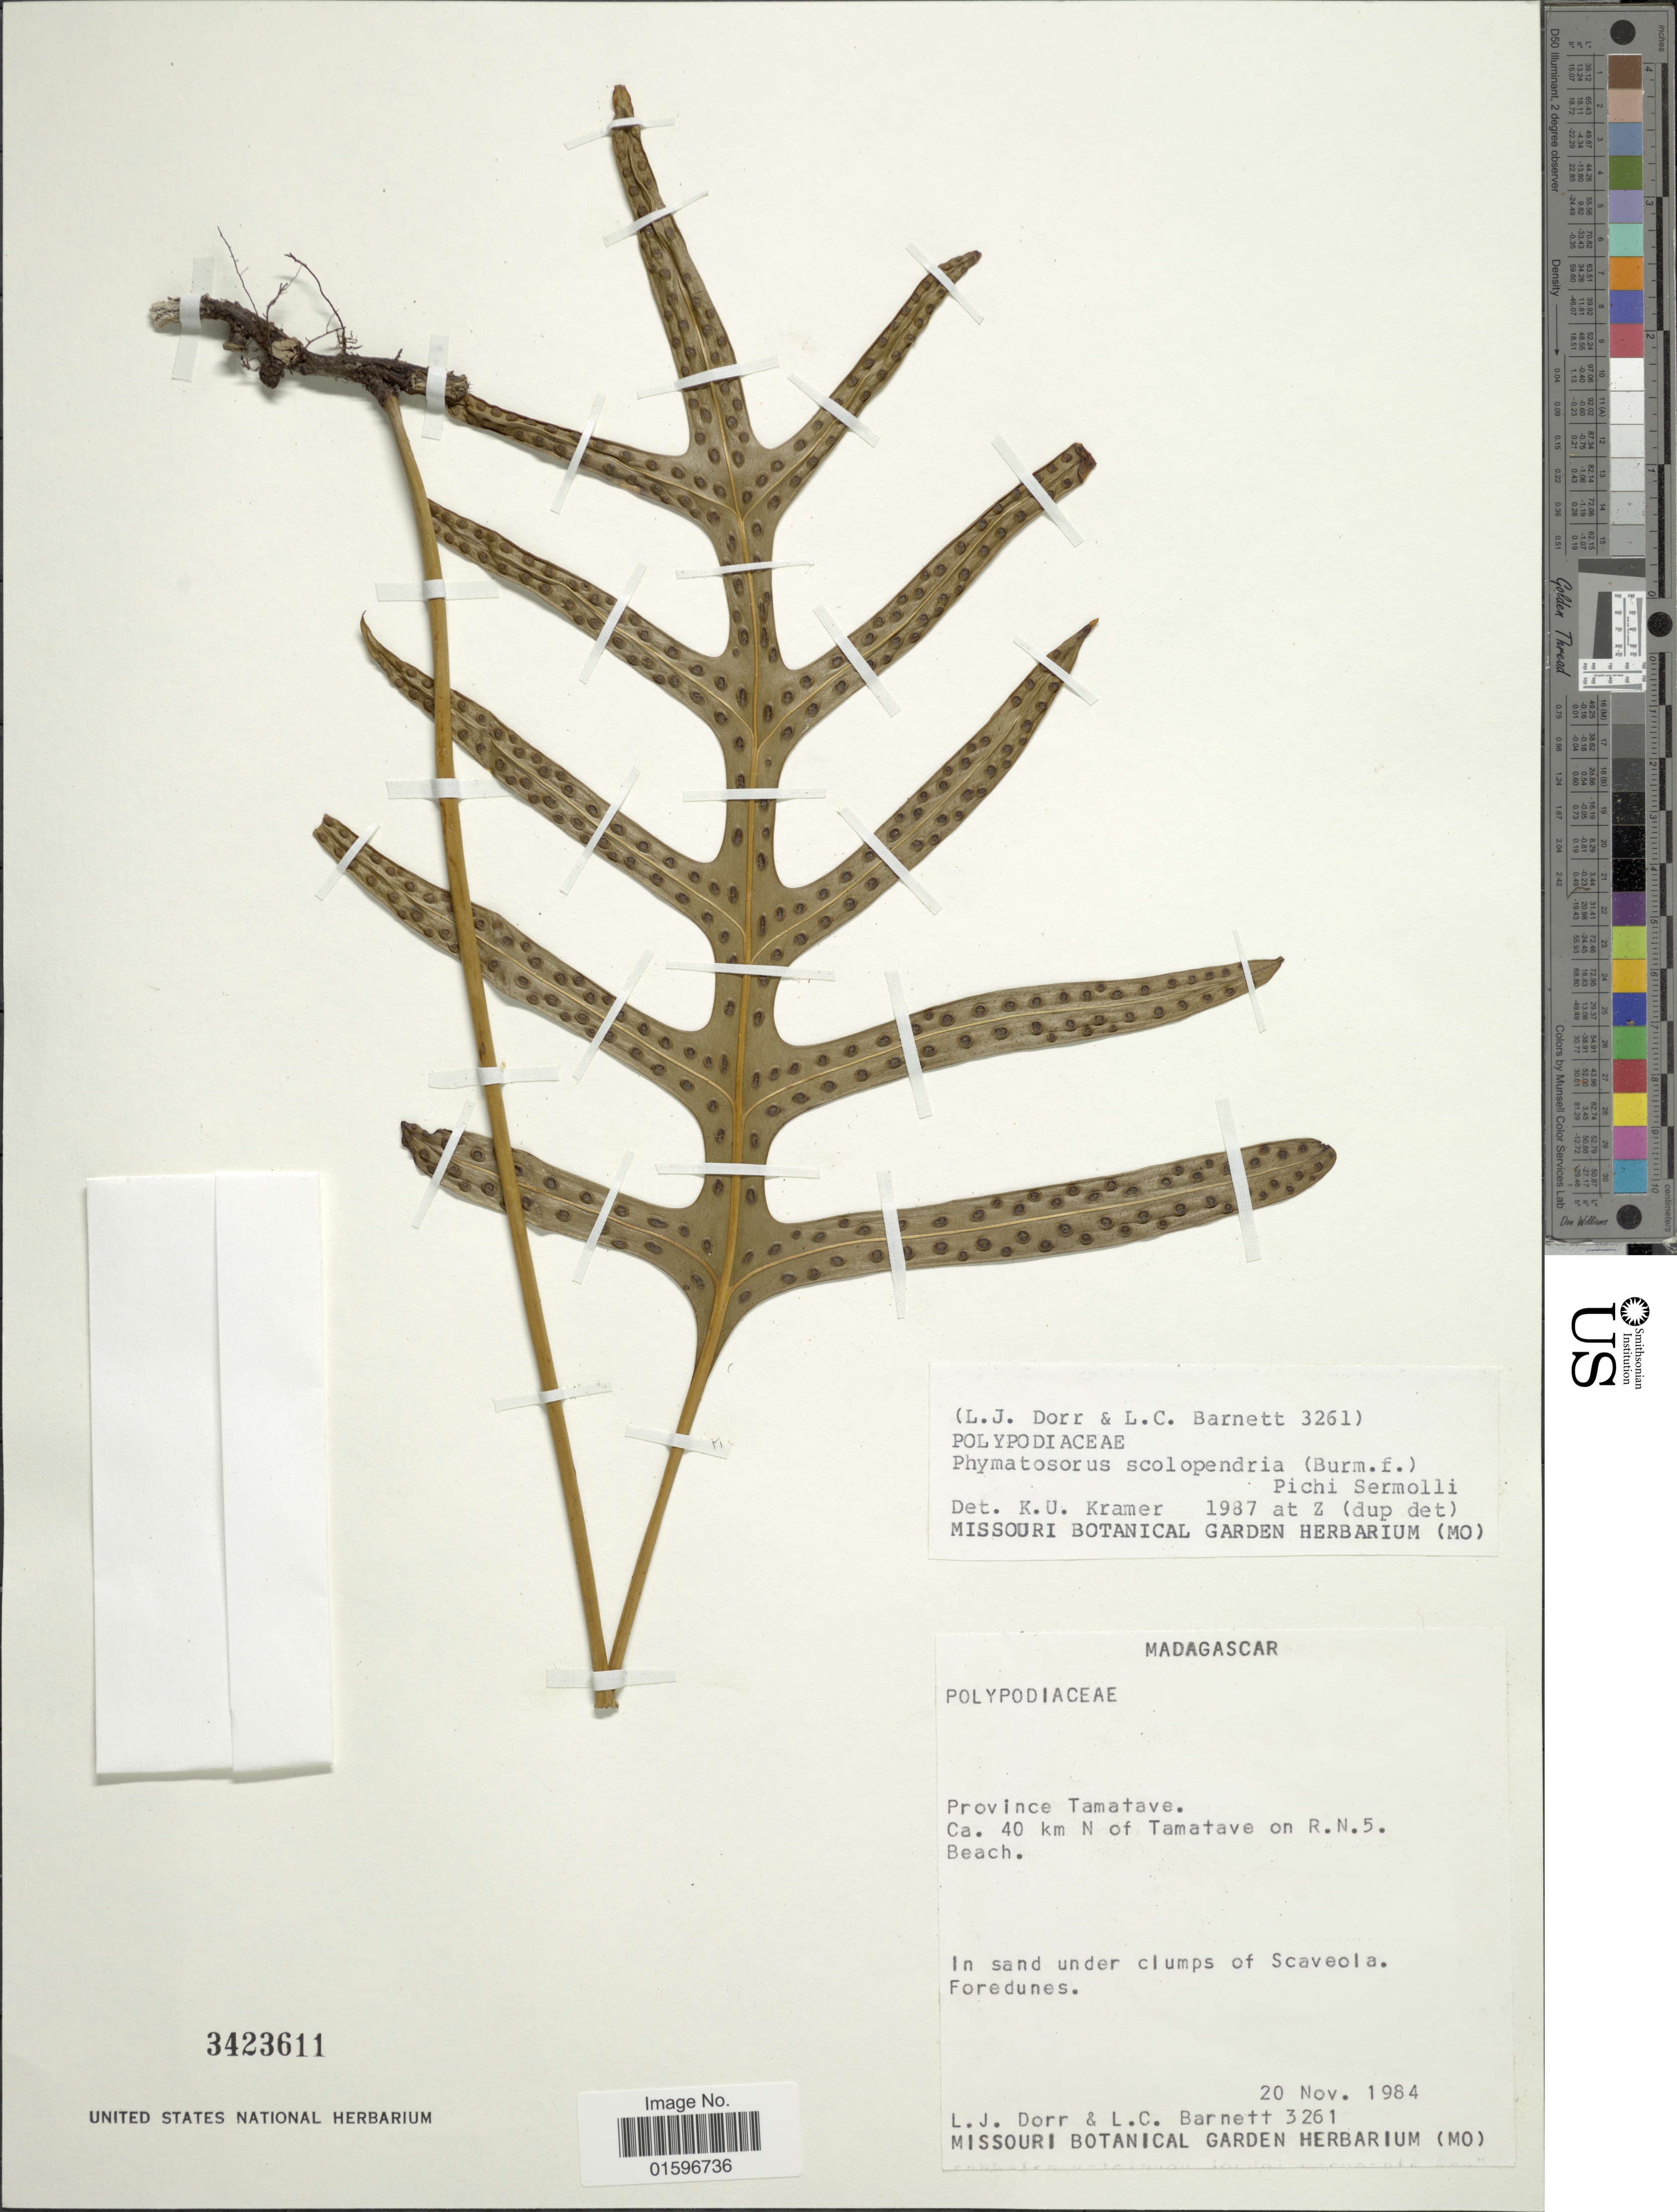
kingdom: Plantae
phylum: Tracheophyta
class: Polypodiopsida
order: Polypodiales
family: Polypodiaceae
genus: Polypodium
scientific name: Polypodium scolopendria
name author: Burm. f.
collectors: L. J. Dorr & L. C. Barnett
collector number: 3261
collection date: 1984-11-20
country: Madagascar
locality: Magadascar, Province Tamatave, ca. 41 km N of Tamatave on R. N. 5. Beach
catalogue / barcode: US 3423611